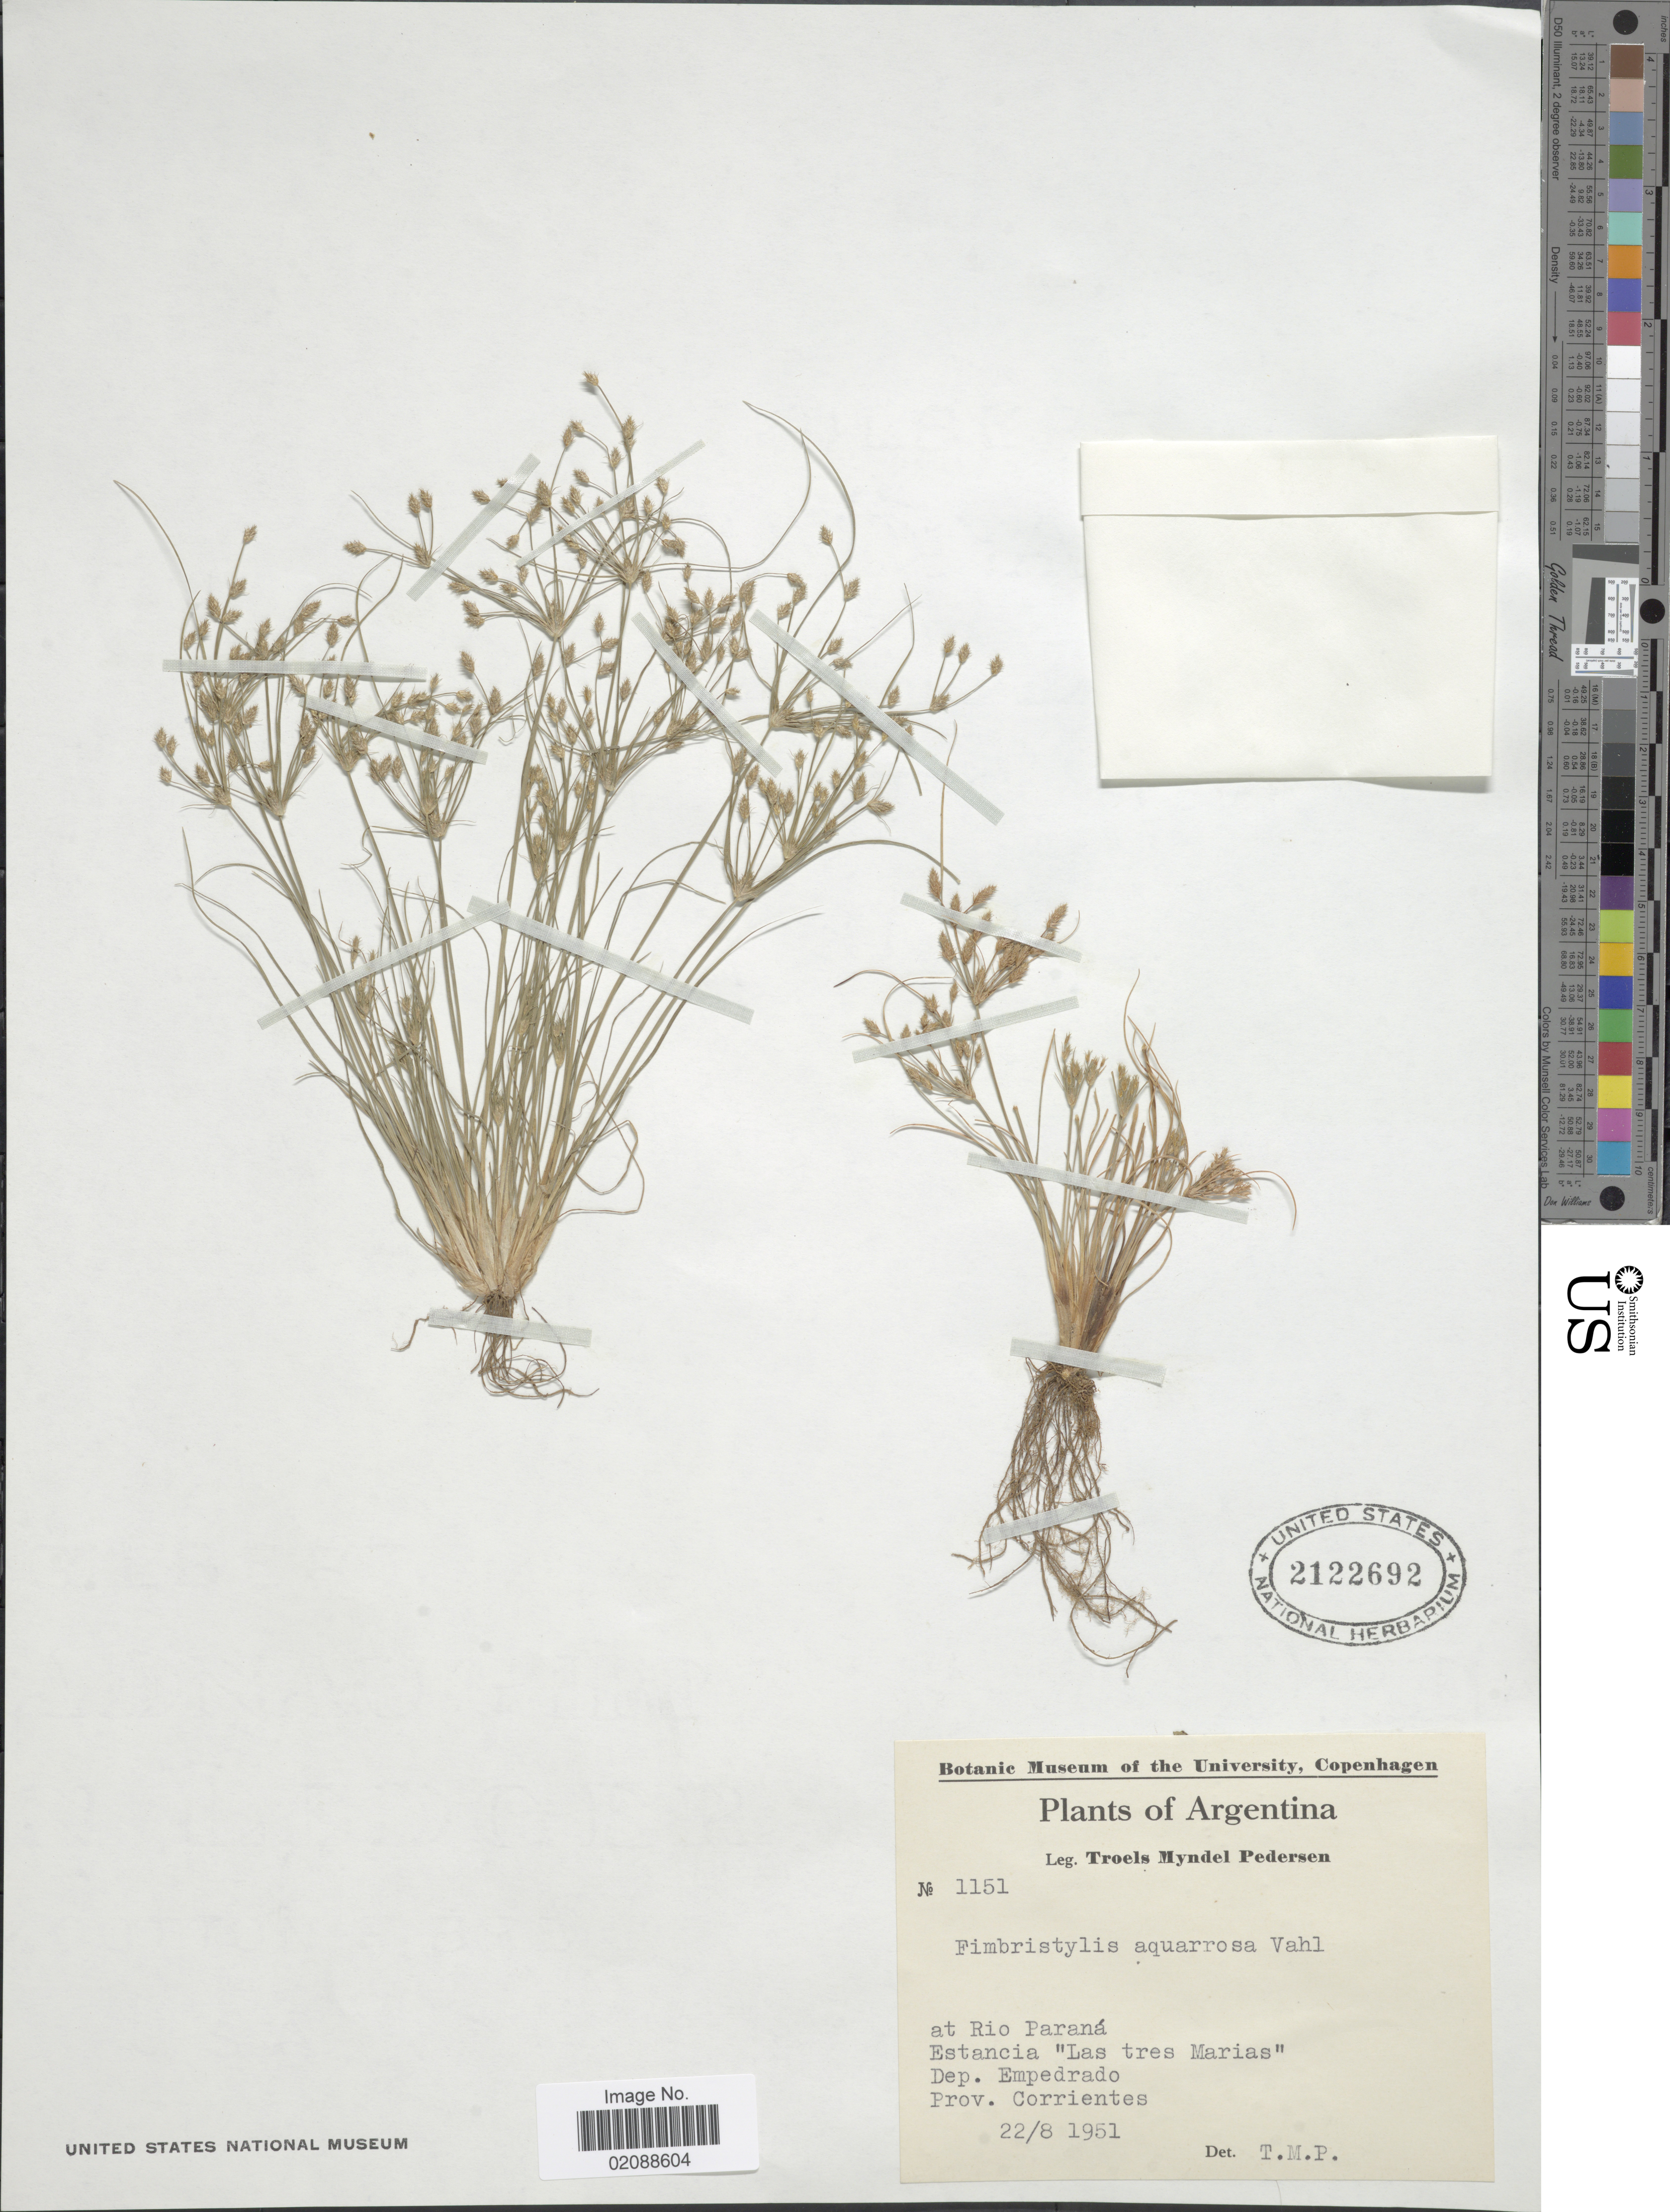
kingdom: Plantae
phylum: Tracheophyta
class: Liliopsida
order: Poales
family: Cyperaceae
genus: Fimbristylis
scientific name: Fimbristylis squarrosa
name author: Vahl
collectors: T. Pederson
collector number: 1151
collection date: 1951-08-22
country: Argentina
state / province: Corrientes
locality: At Rio Parana, Estancia "Las Tres Marias" Dep. Empedrado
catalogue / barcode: US 2122692